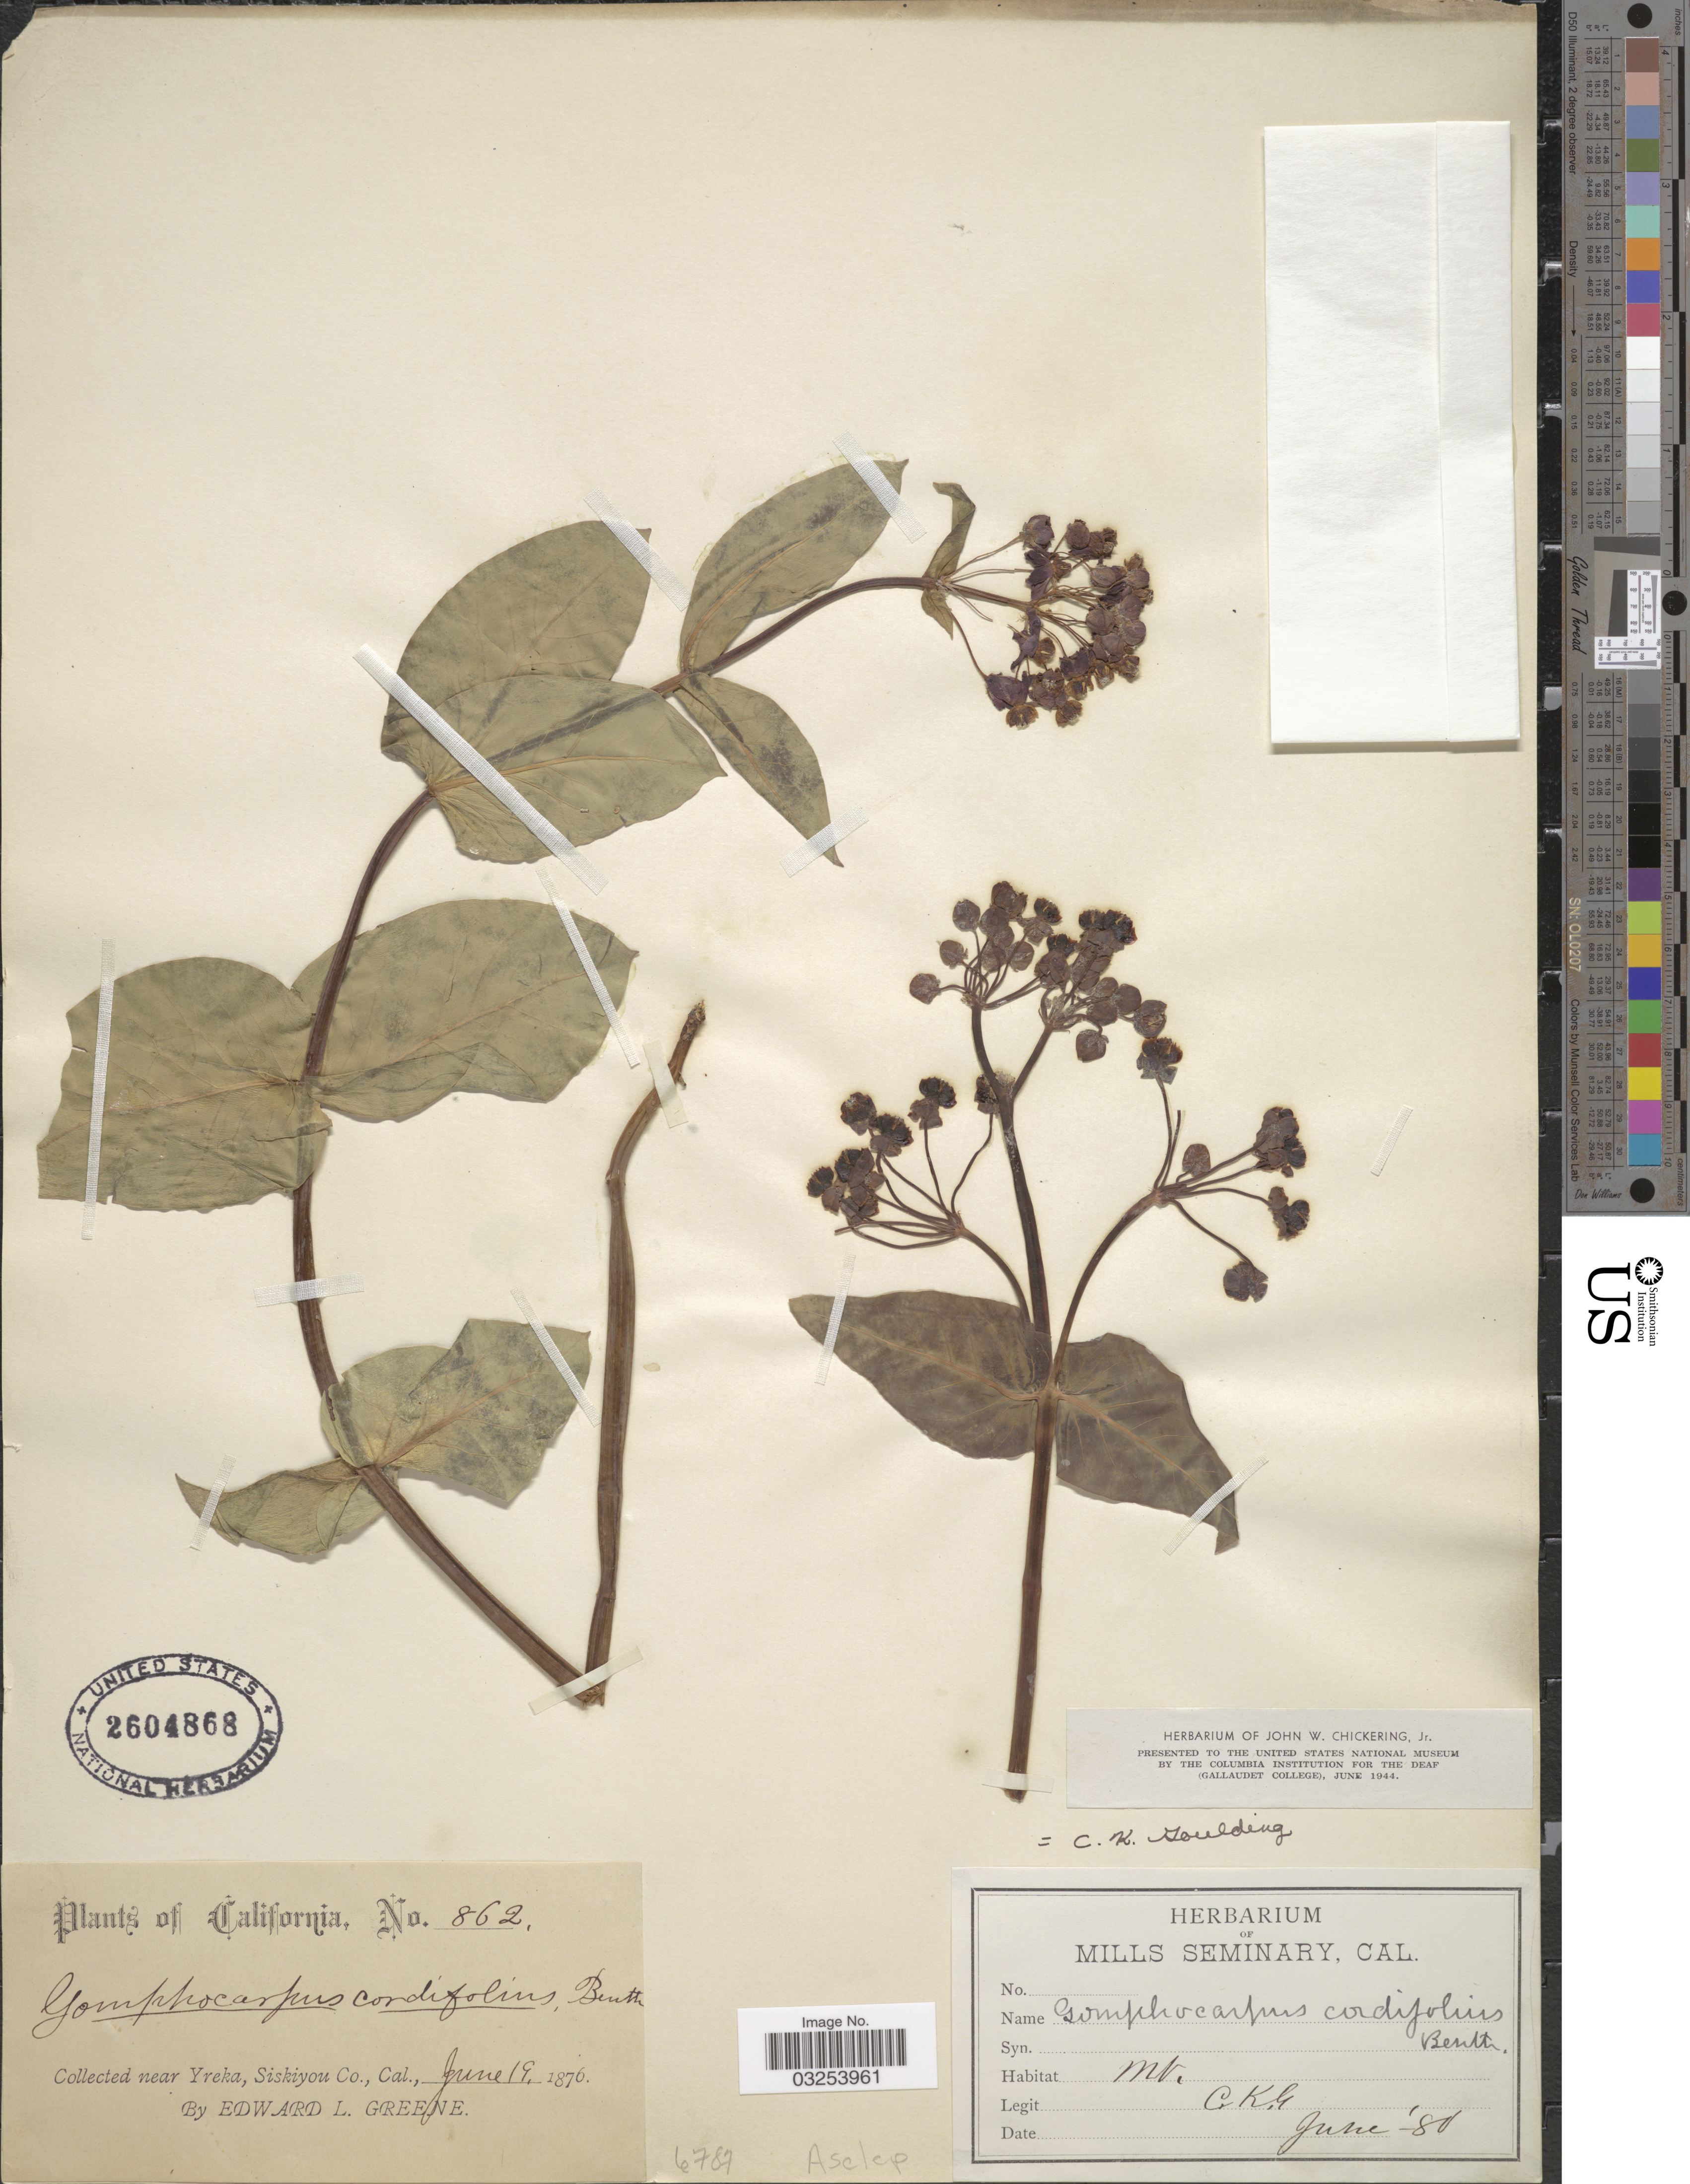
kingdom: Plantae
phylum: Tracheophyta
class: Magnoliopsida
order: Gentianales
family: Apocynaceae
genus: Asclepias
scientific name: Asclepias cordifolia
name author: (Benth.) Jeps.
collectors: E. L. Greene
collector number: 862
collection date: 1876-06-19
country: United States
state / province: California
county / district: Siskiyou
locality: Yreka, Siskiyou Co.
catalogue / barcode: US 2604868